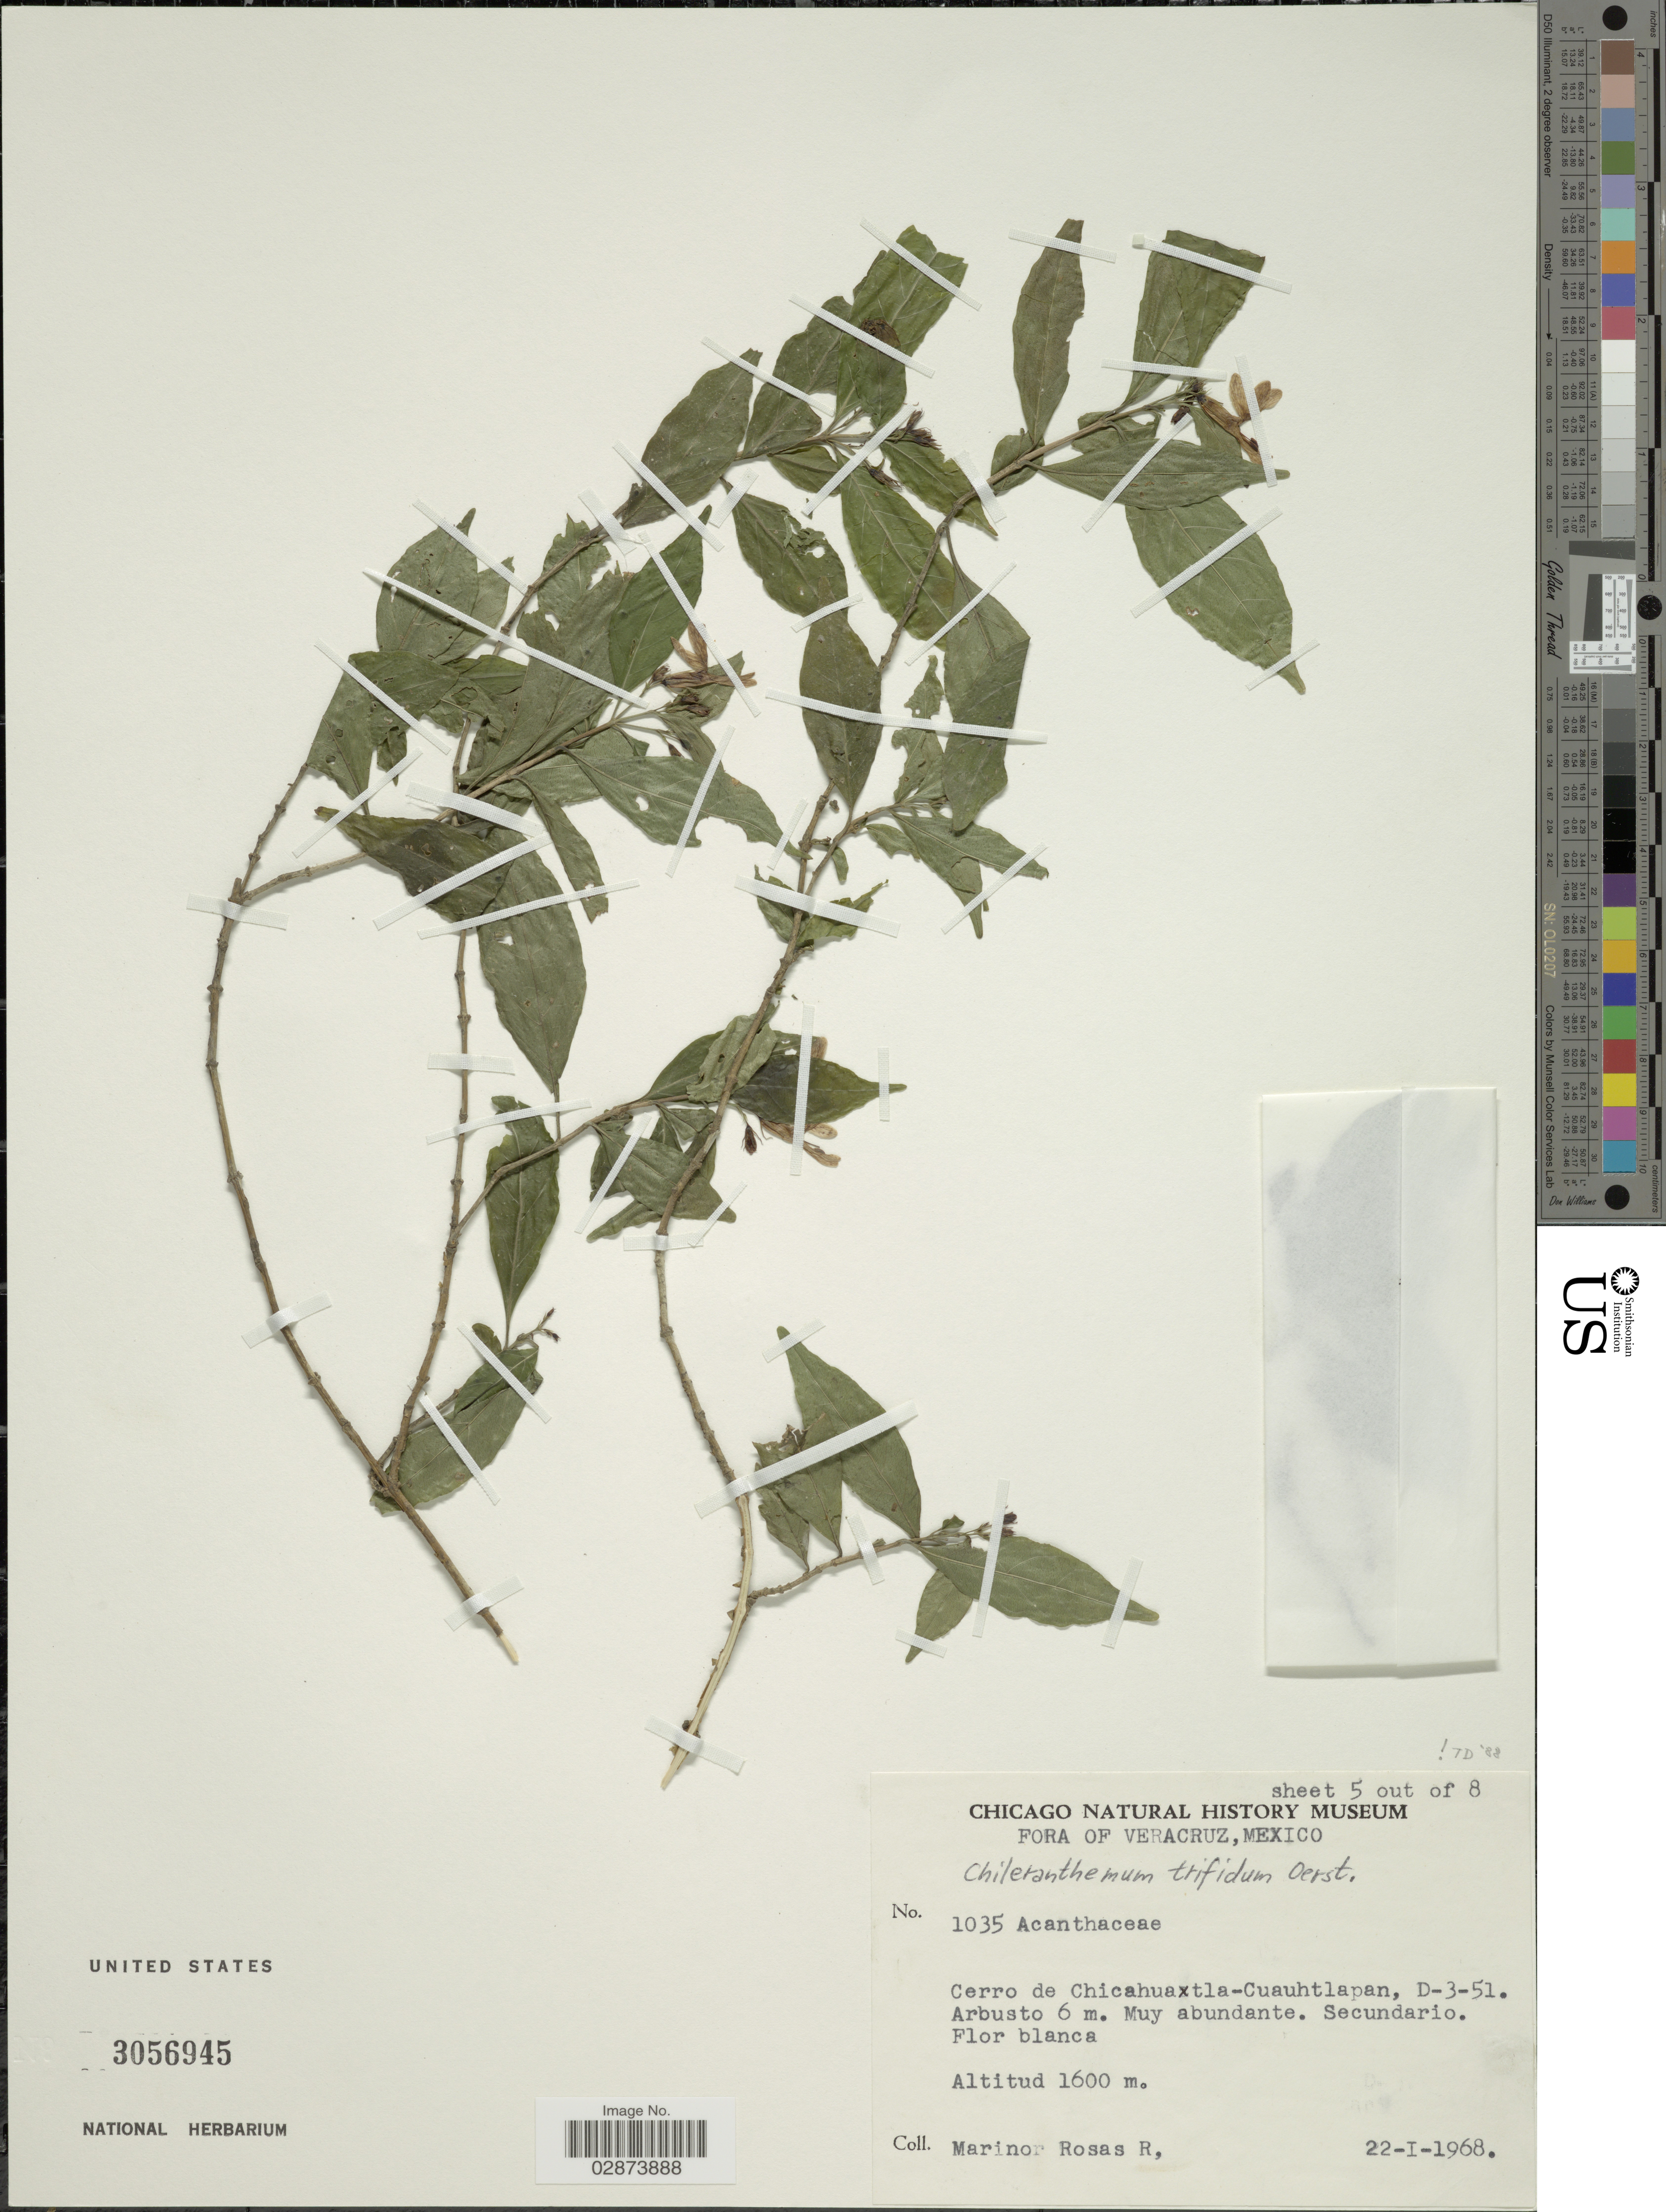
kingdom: Plantae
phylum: Tracheophyta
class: Magnoliopsida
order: Lamiales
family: Acanthaceae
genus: Chileranthemum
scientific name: Chileranthemum trifidum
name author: Oerst.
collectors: M. Rosas R.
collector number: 1035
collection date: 1968-01-22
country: Mexico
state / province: Veracruz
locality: Veracruz. Cerro de Chicahuaxtla-Cuauhtlapan, D-3-51.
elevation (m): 1600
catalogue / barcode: US 3056945